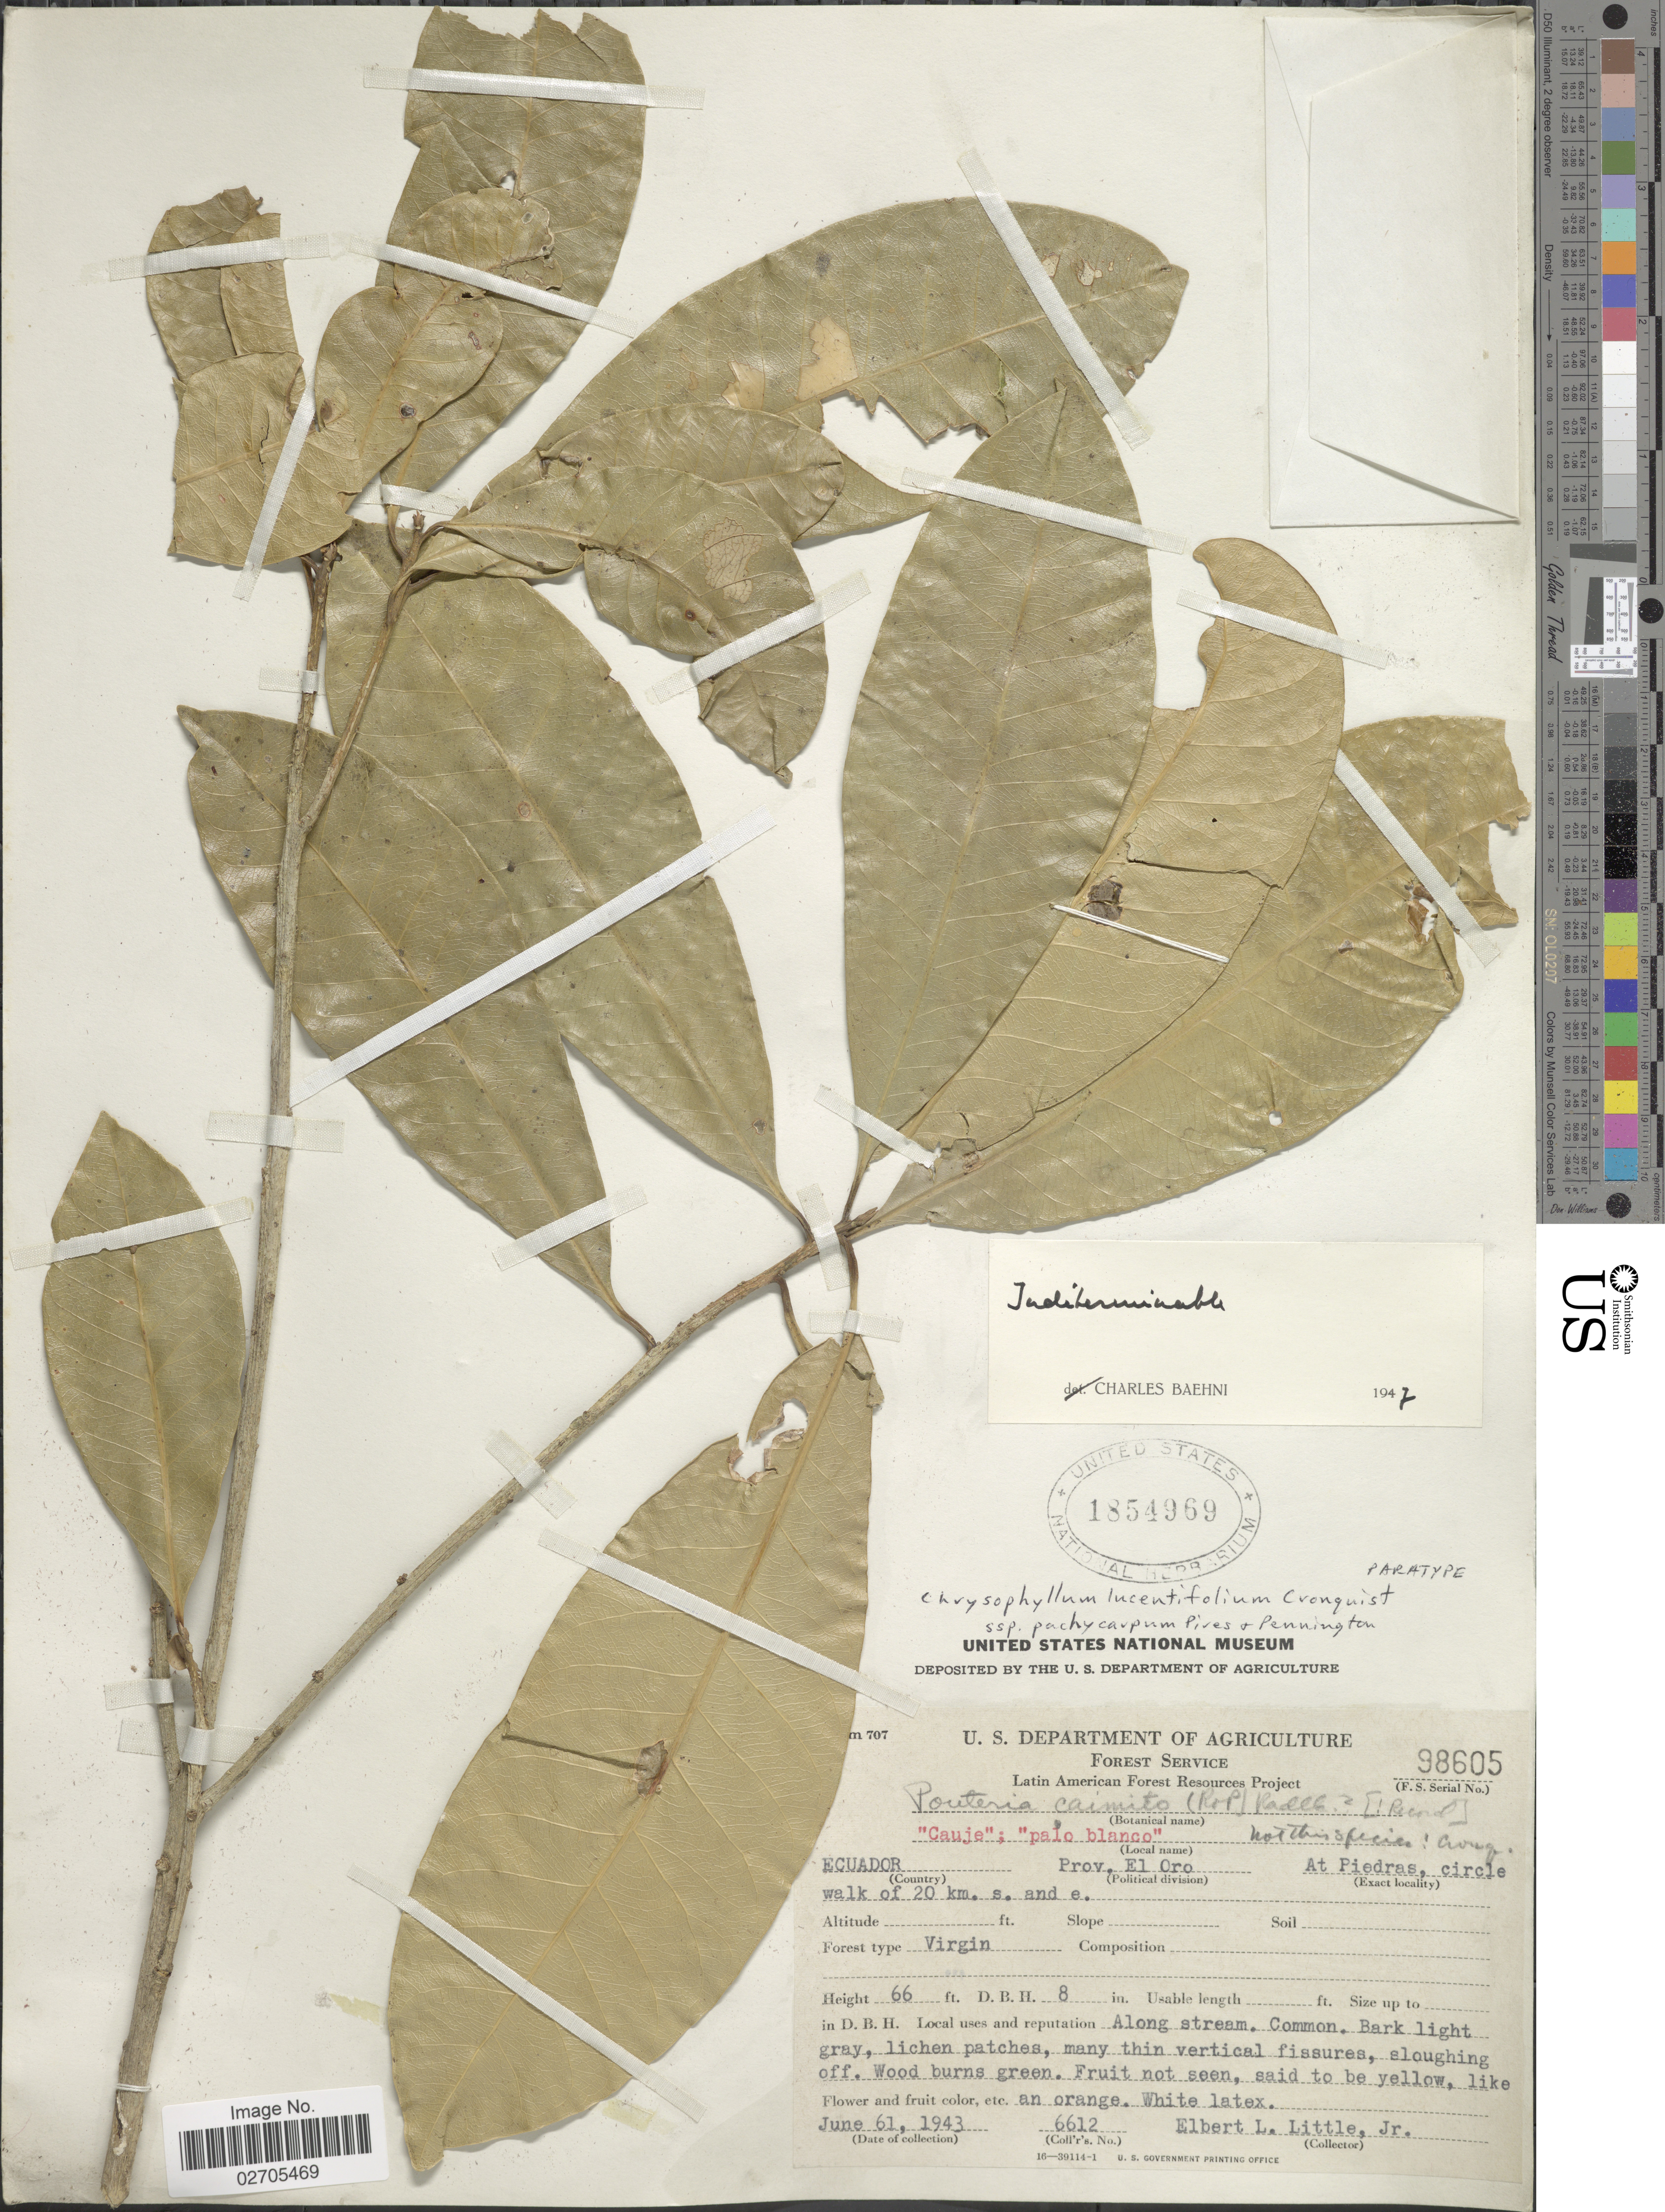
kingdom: Plantae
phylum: Tracheophyta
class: Magnoliopsida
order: Ericales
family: Sapotaceae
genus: Chrysophyllum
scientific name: Chrysophyllum lucentifolium subsp. pachycarpum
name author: Pires & T.D. Penn.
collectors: E. L. Little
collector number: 6612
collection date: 1943-06-06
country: Ecuador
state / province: El Oro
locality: At Piedras, circle walk of 20 km s. and e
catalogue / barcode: US 1854969